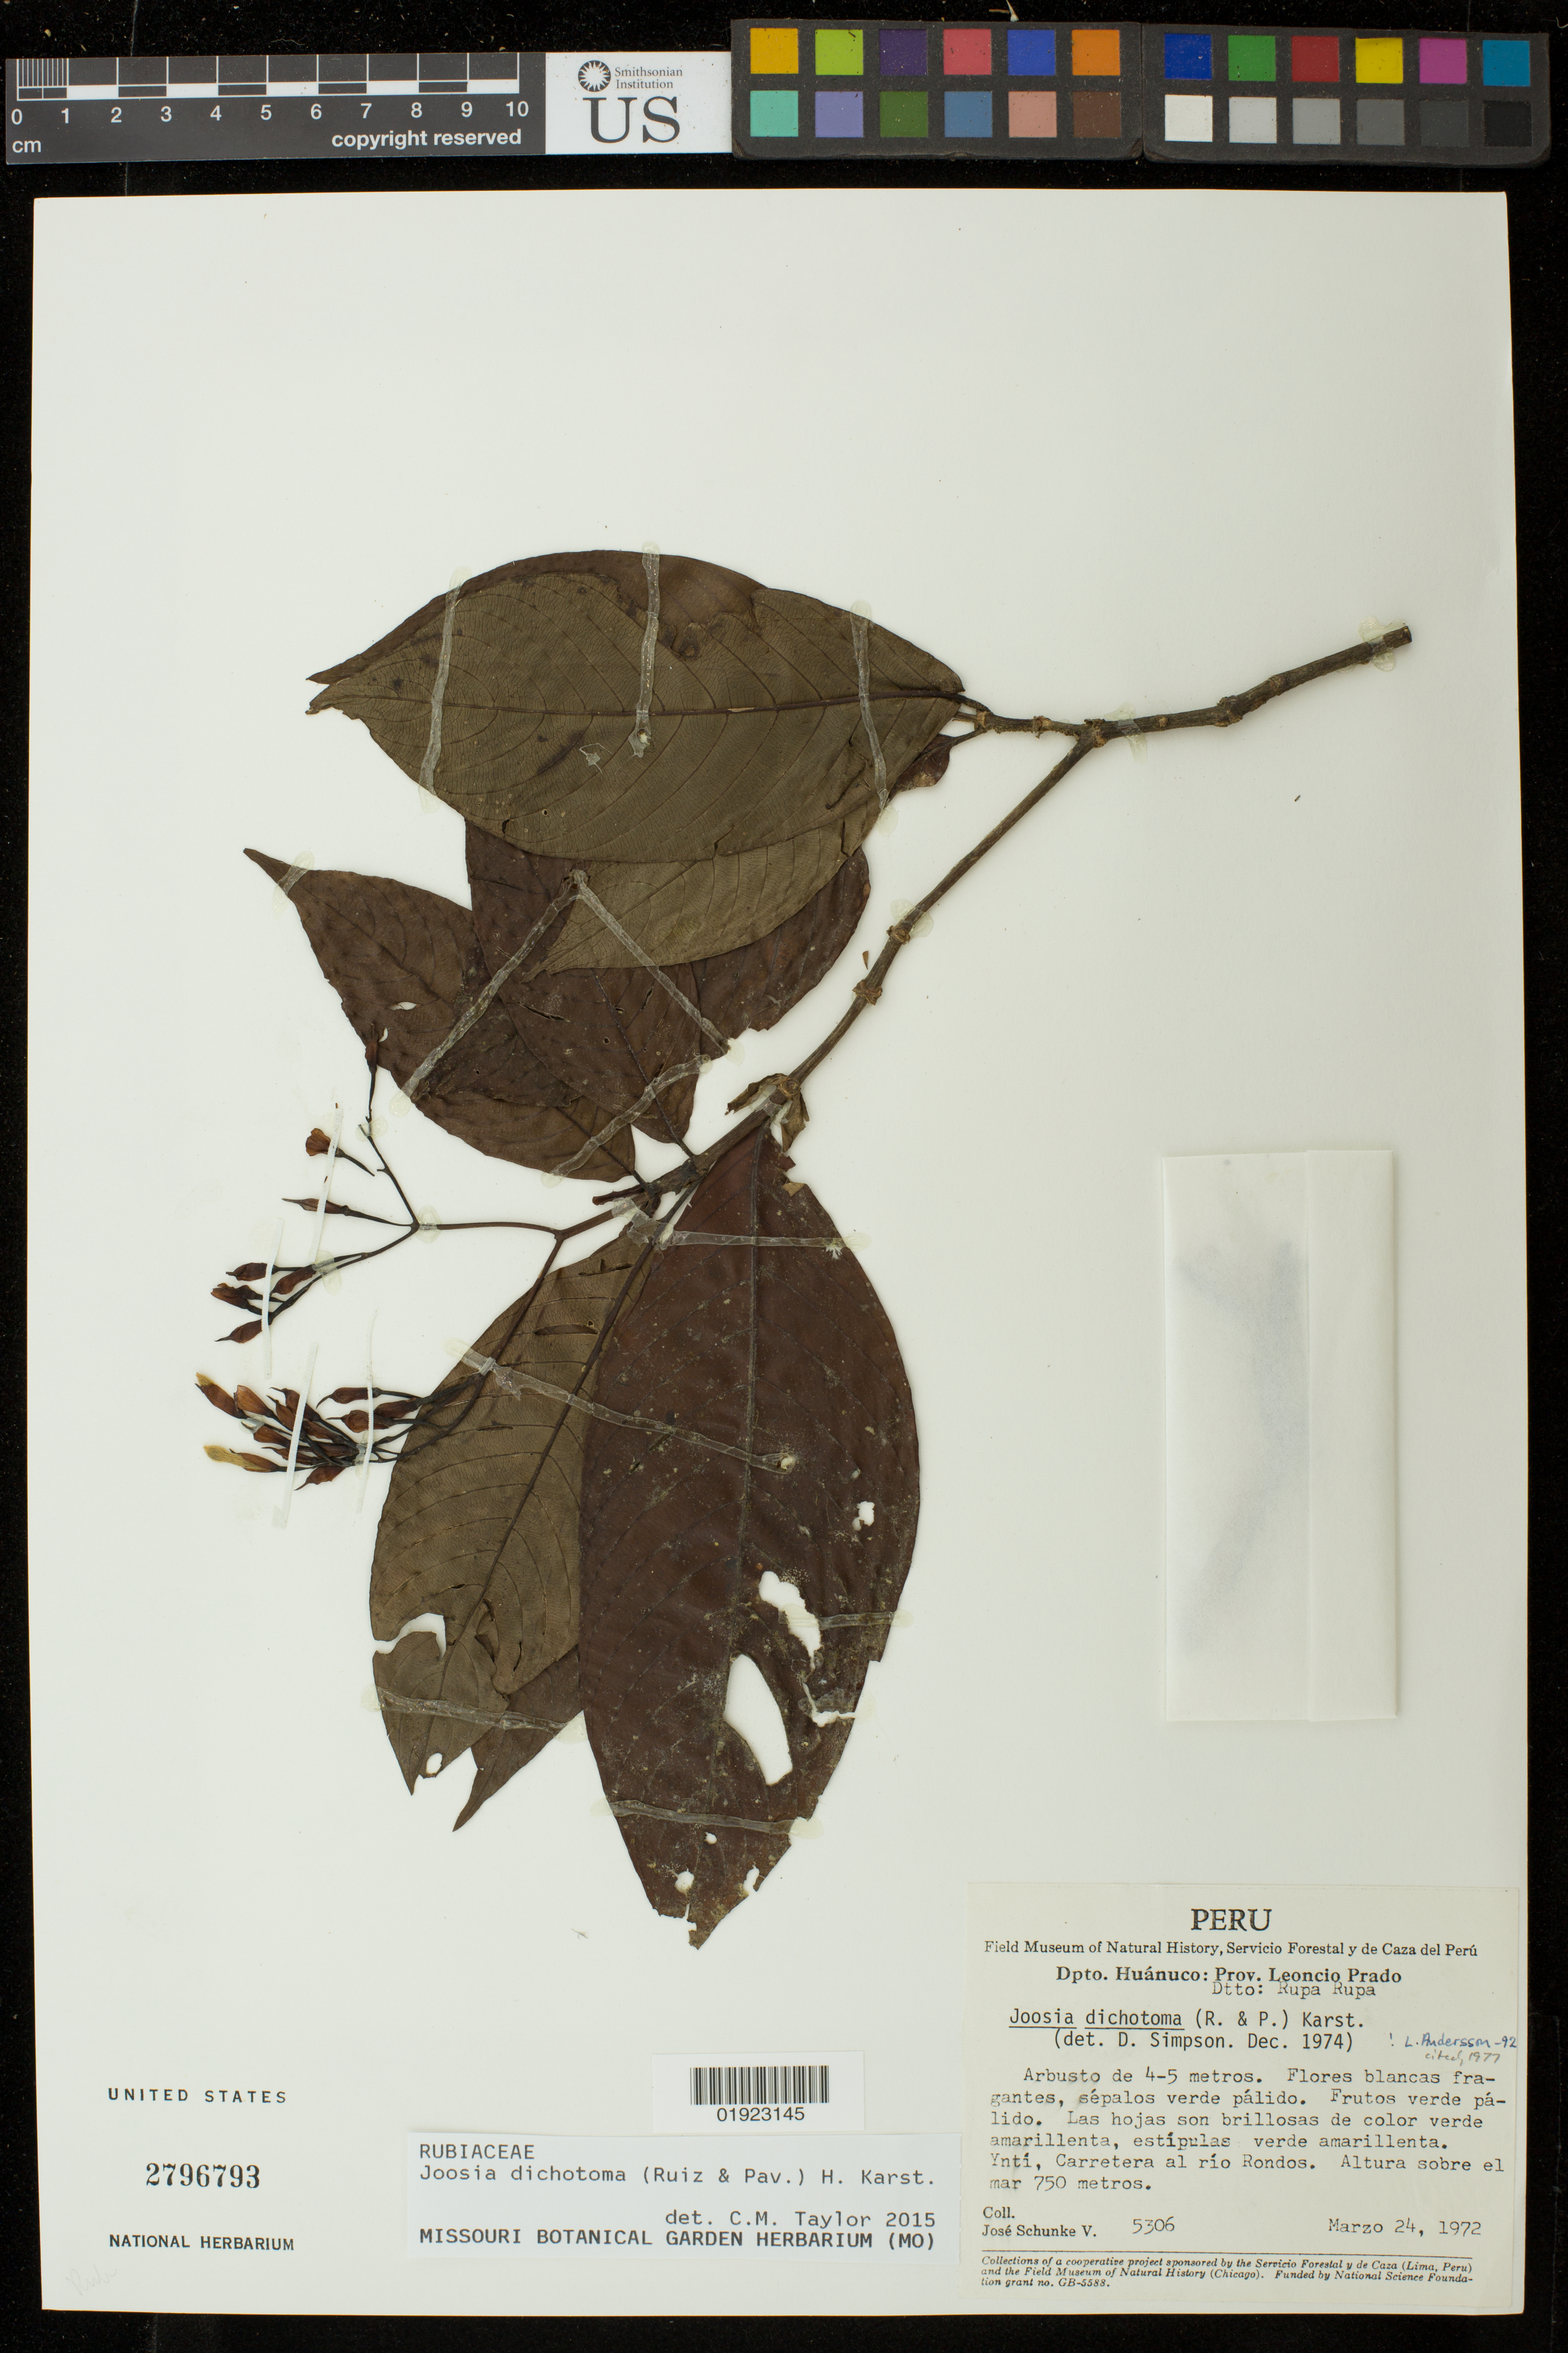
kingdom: Plantae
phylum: Tracheophyta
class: Magnoliopsida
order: Gentianales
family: Rubiaceae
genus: Joosia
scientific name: Joosia dichotoma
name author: (Ruiz & Pav.) H. Karst.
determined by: Taylor, Charlotte M.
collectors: J. Schunke Vigo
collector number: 5306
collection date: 1972-03-24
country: Peru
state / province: Huánuco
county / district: Leoncio Prado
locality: Dtto: Rupa Rupa. Ynti, Carretera al rio Rondos.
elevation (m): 750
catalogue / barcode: US 2796793